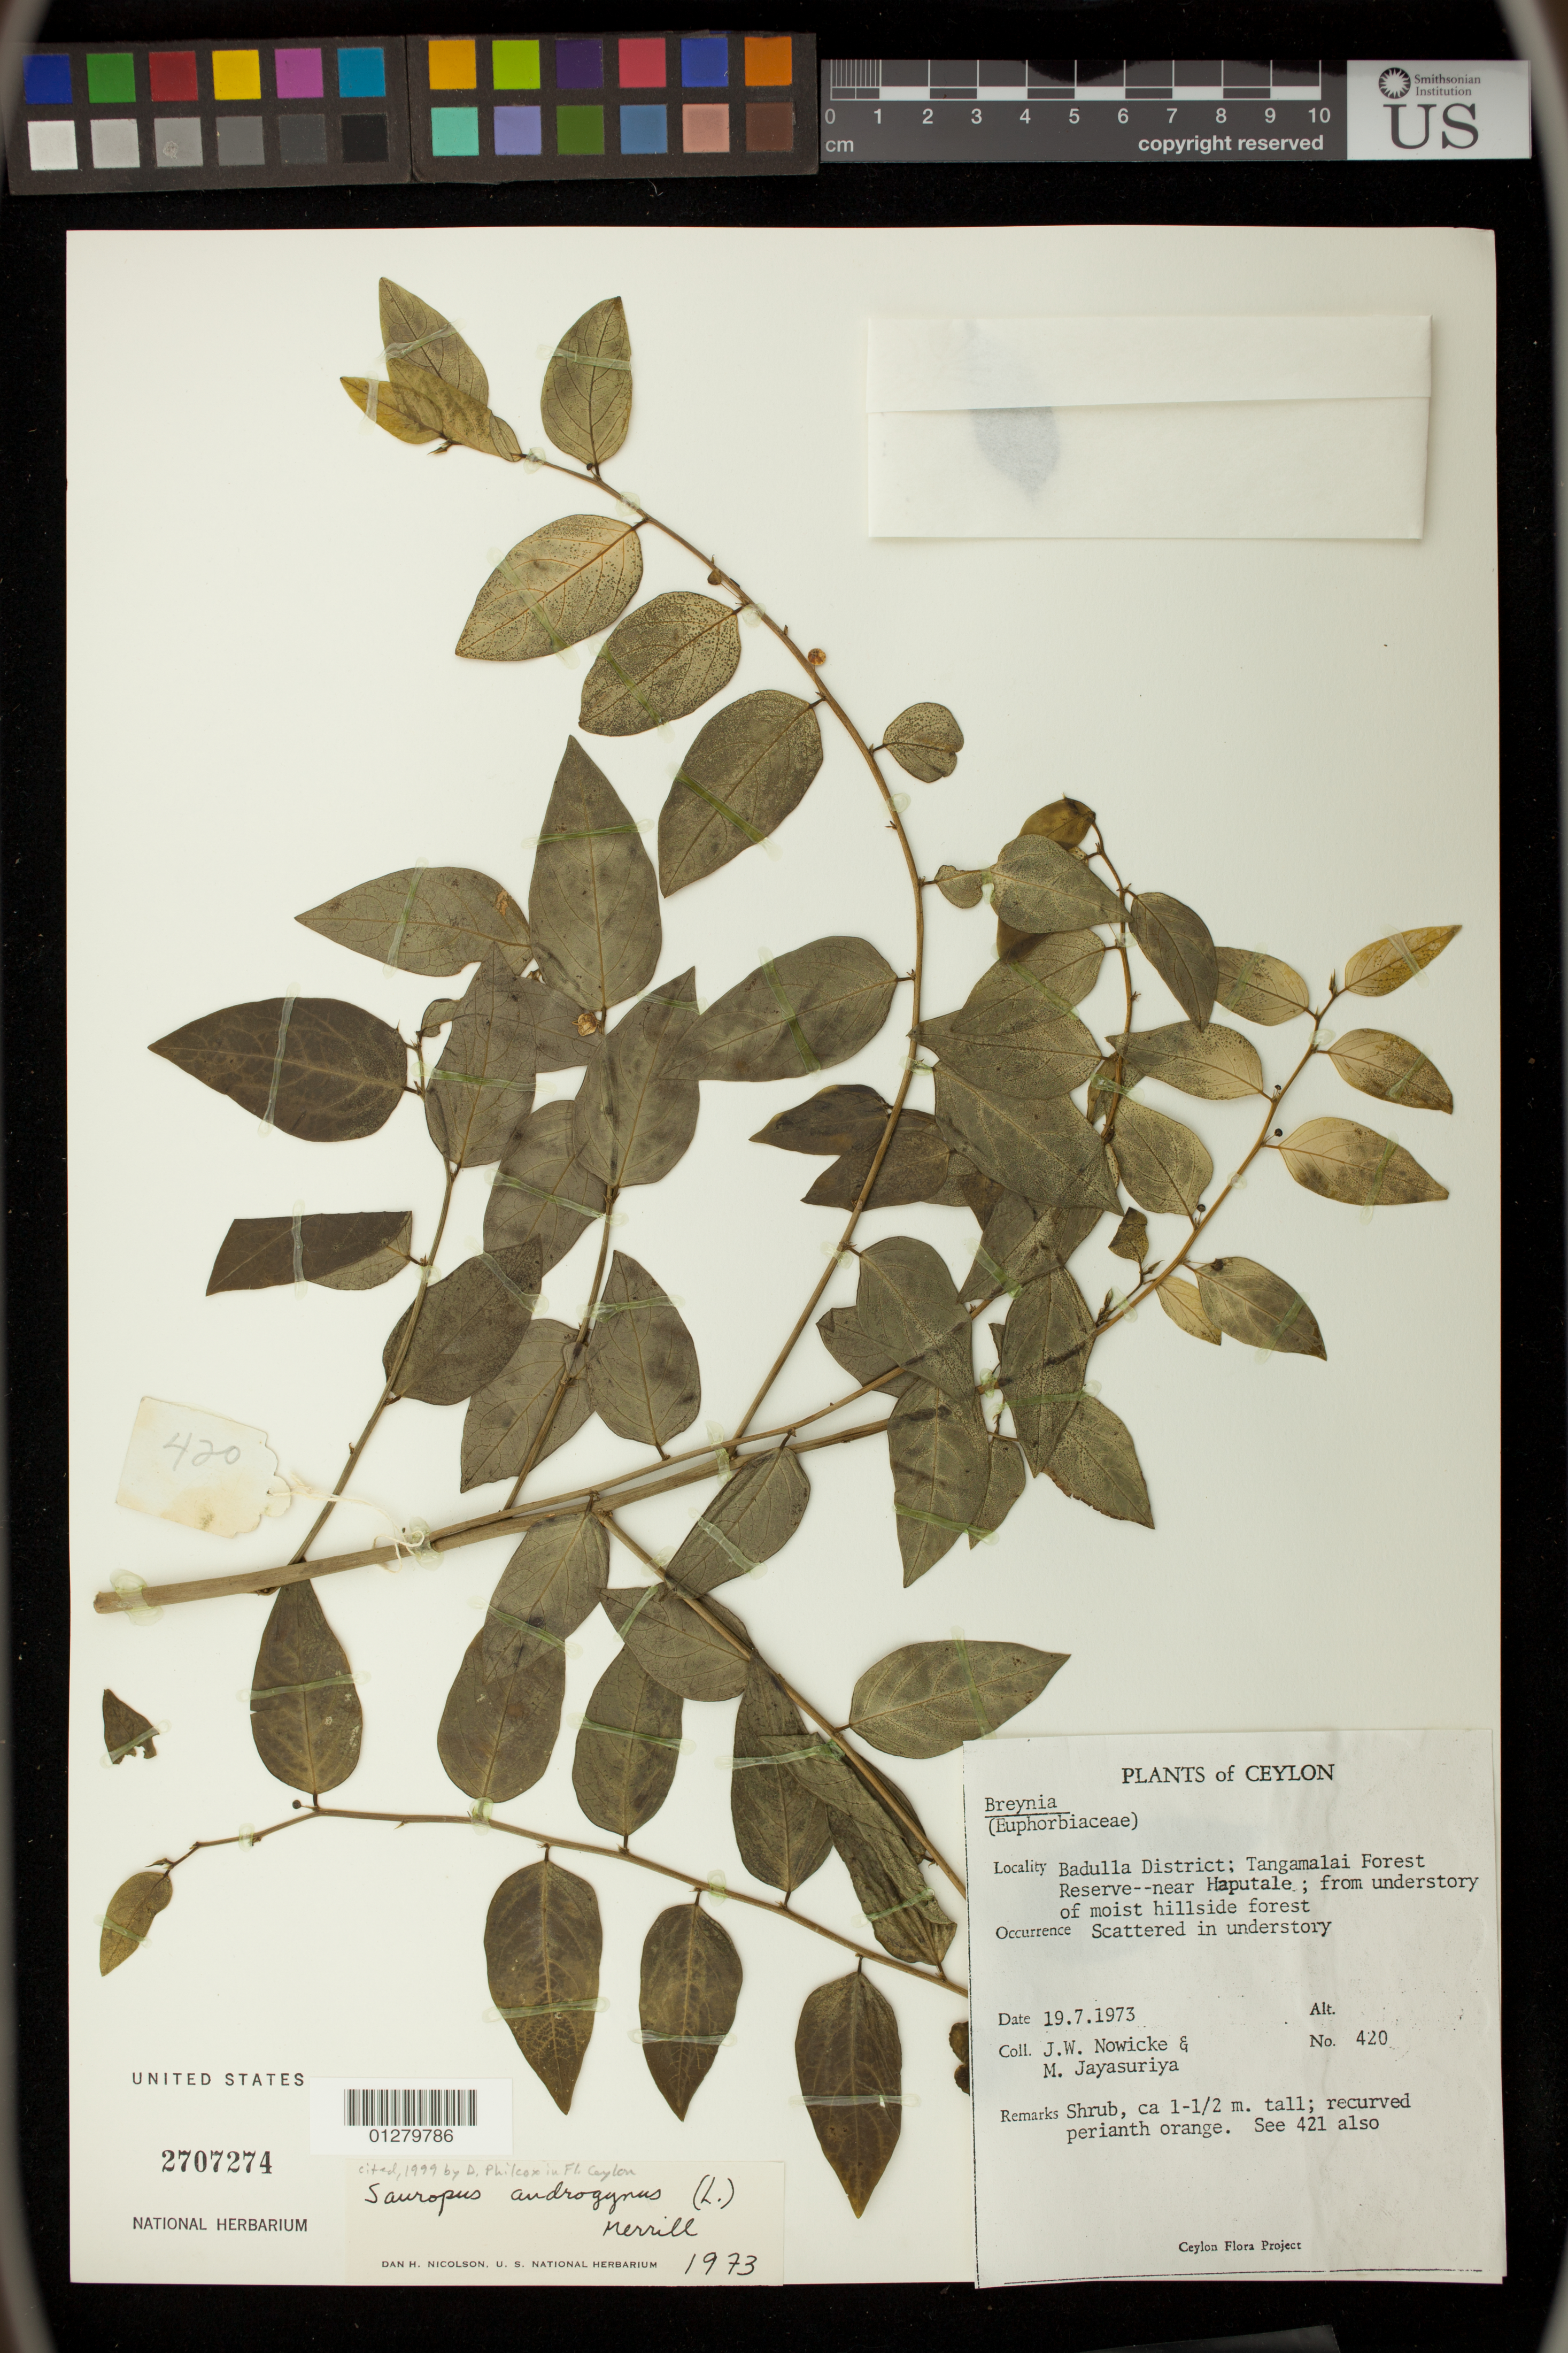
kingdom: Plantae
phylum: Tracheophyta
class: Magnoliopsida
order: Malpighiales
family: Phyllanthaceae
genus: Sauropus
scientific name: Sauropus androgynus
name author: (L.) Merr.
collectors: J. W. Nowicke & M. Jayasuriya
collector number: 420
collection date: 1973-07-19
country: Sri Lanka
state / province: Uva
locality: Badulla District: Tangamalai Forest Reserve - near Haputale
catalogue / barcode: US 2707274